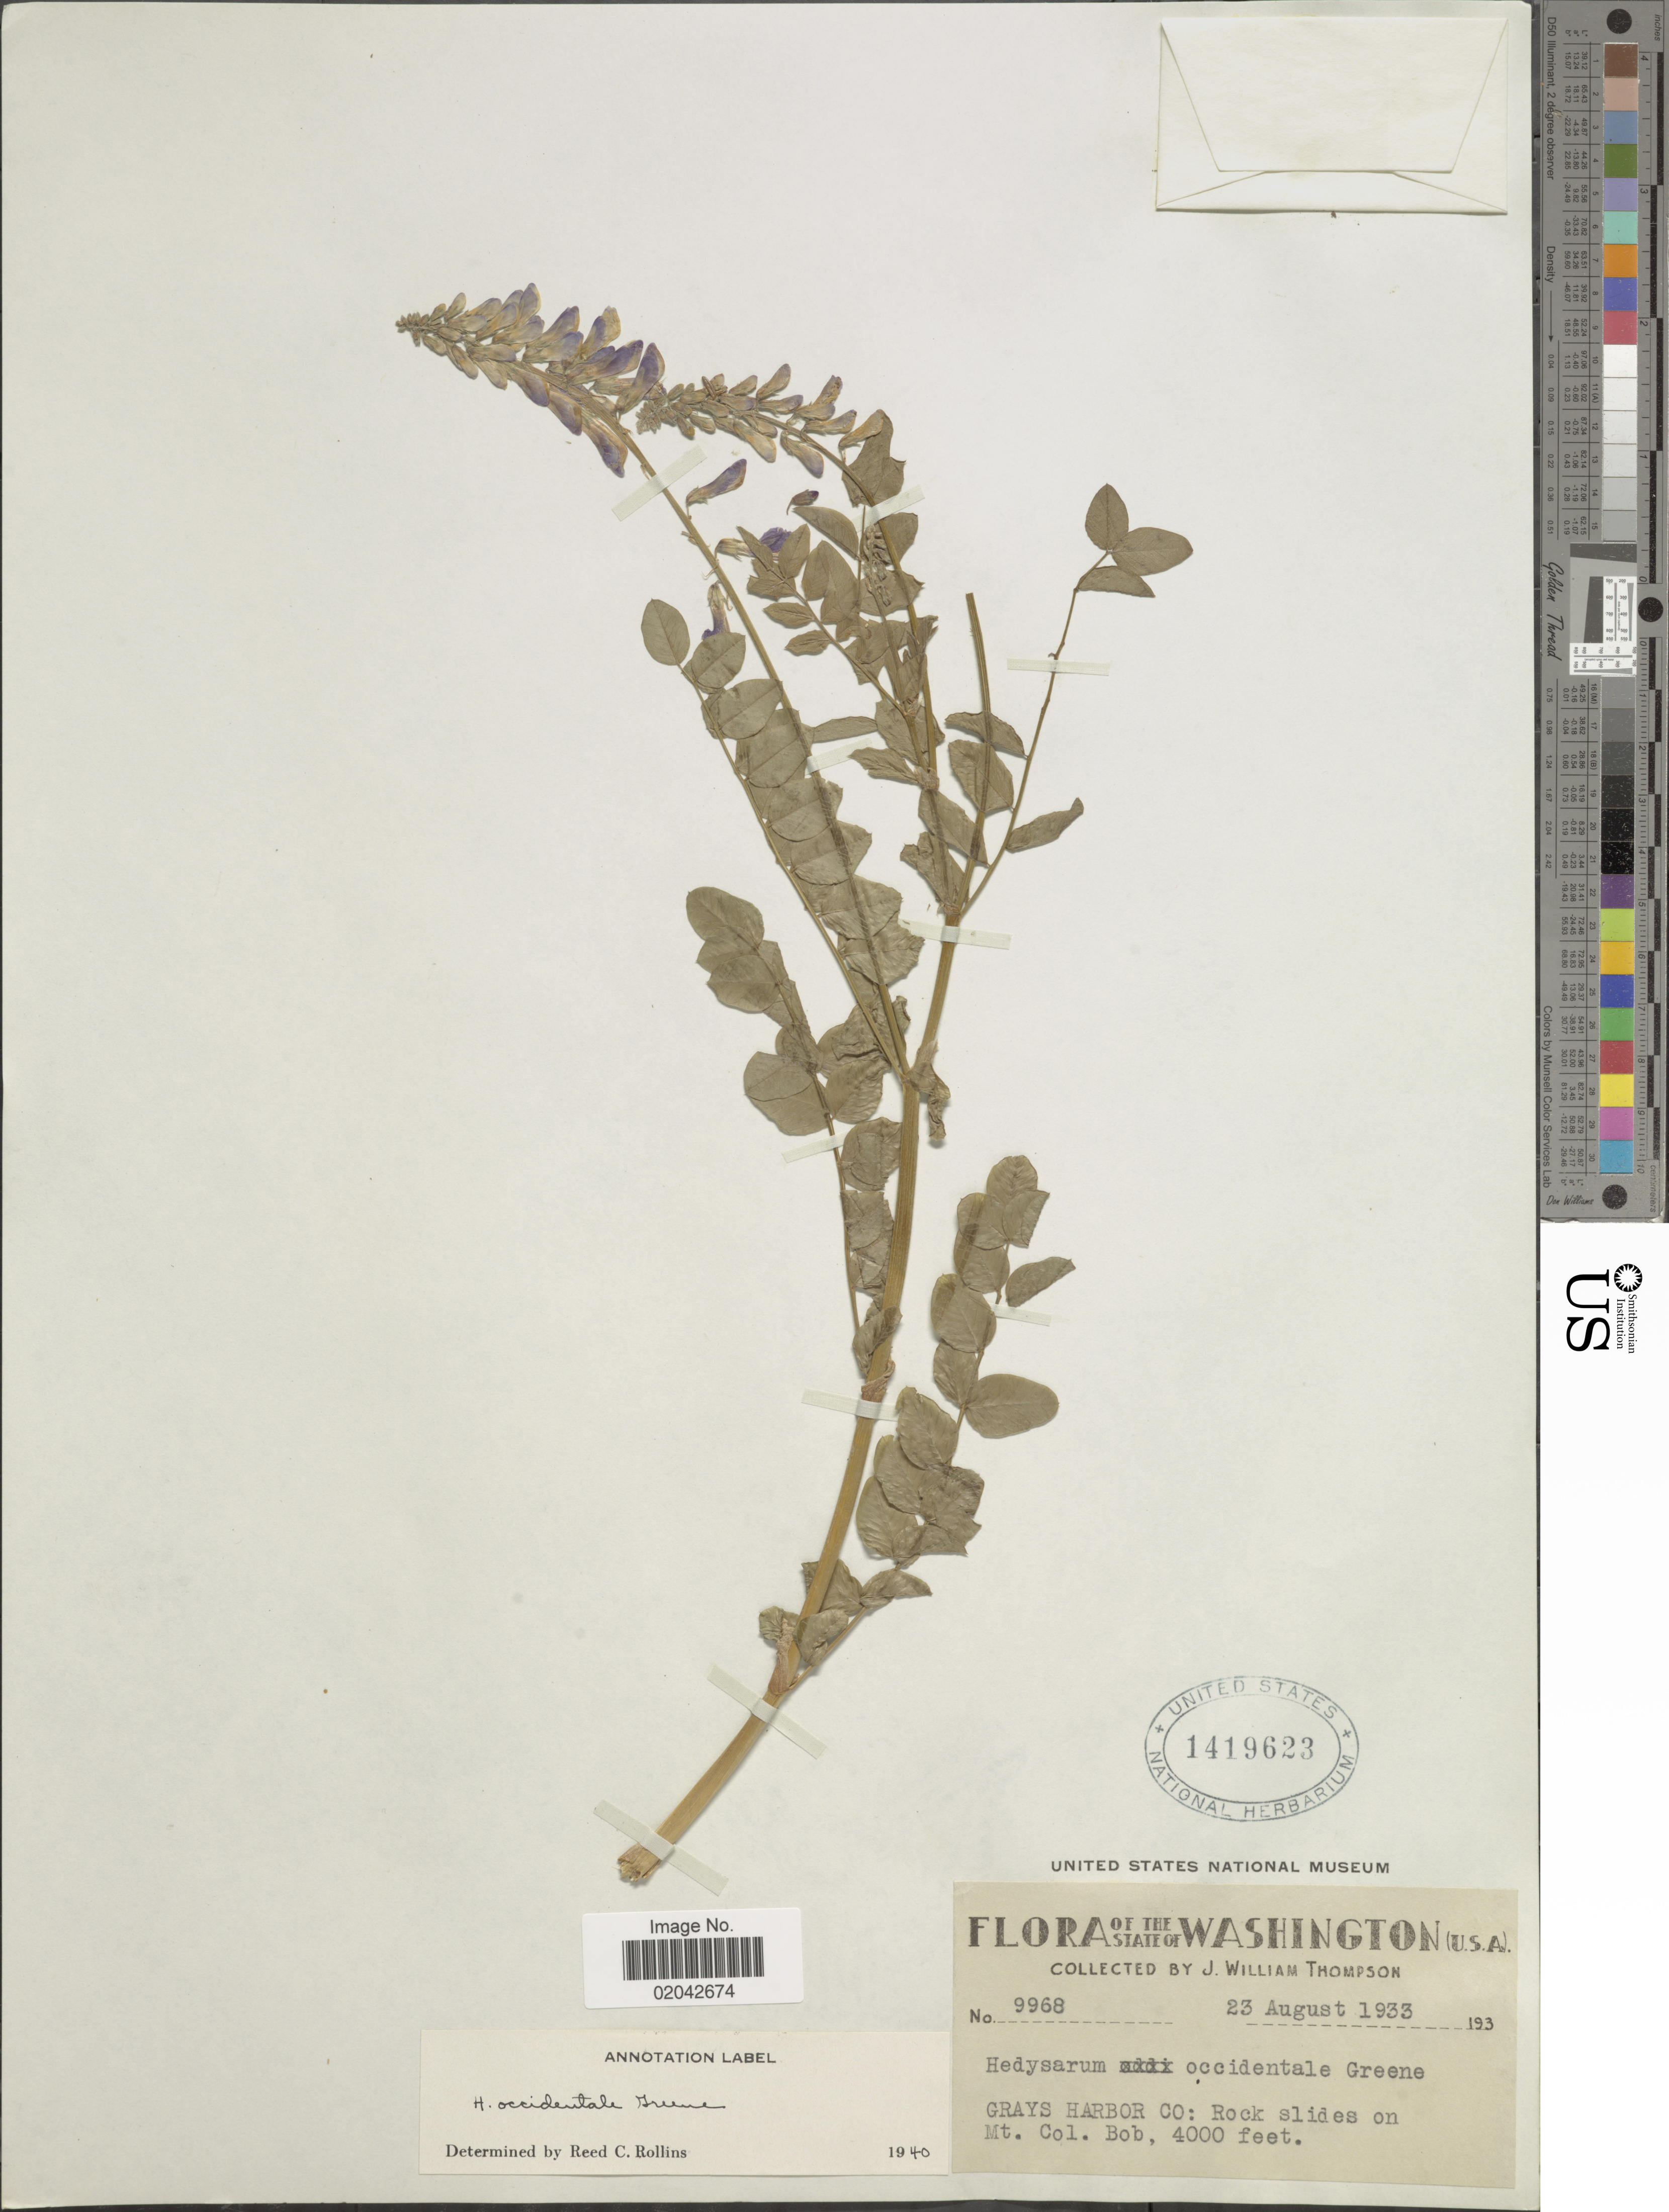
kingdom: Plantae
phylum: Tracheophyta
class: Magnoliopsida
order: Fabales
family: Fabaceae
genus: Hedysarum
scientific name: Hedysarum occidentale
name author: Greene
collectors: J. W. Thompson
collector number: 9968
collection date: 1933-08-23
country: United States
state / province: Washington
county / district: Grays Harbor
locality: Grays Harbor Co: Rock slides on Mt. Col. Bob.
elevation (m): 1219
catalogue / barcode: US 1419623